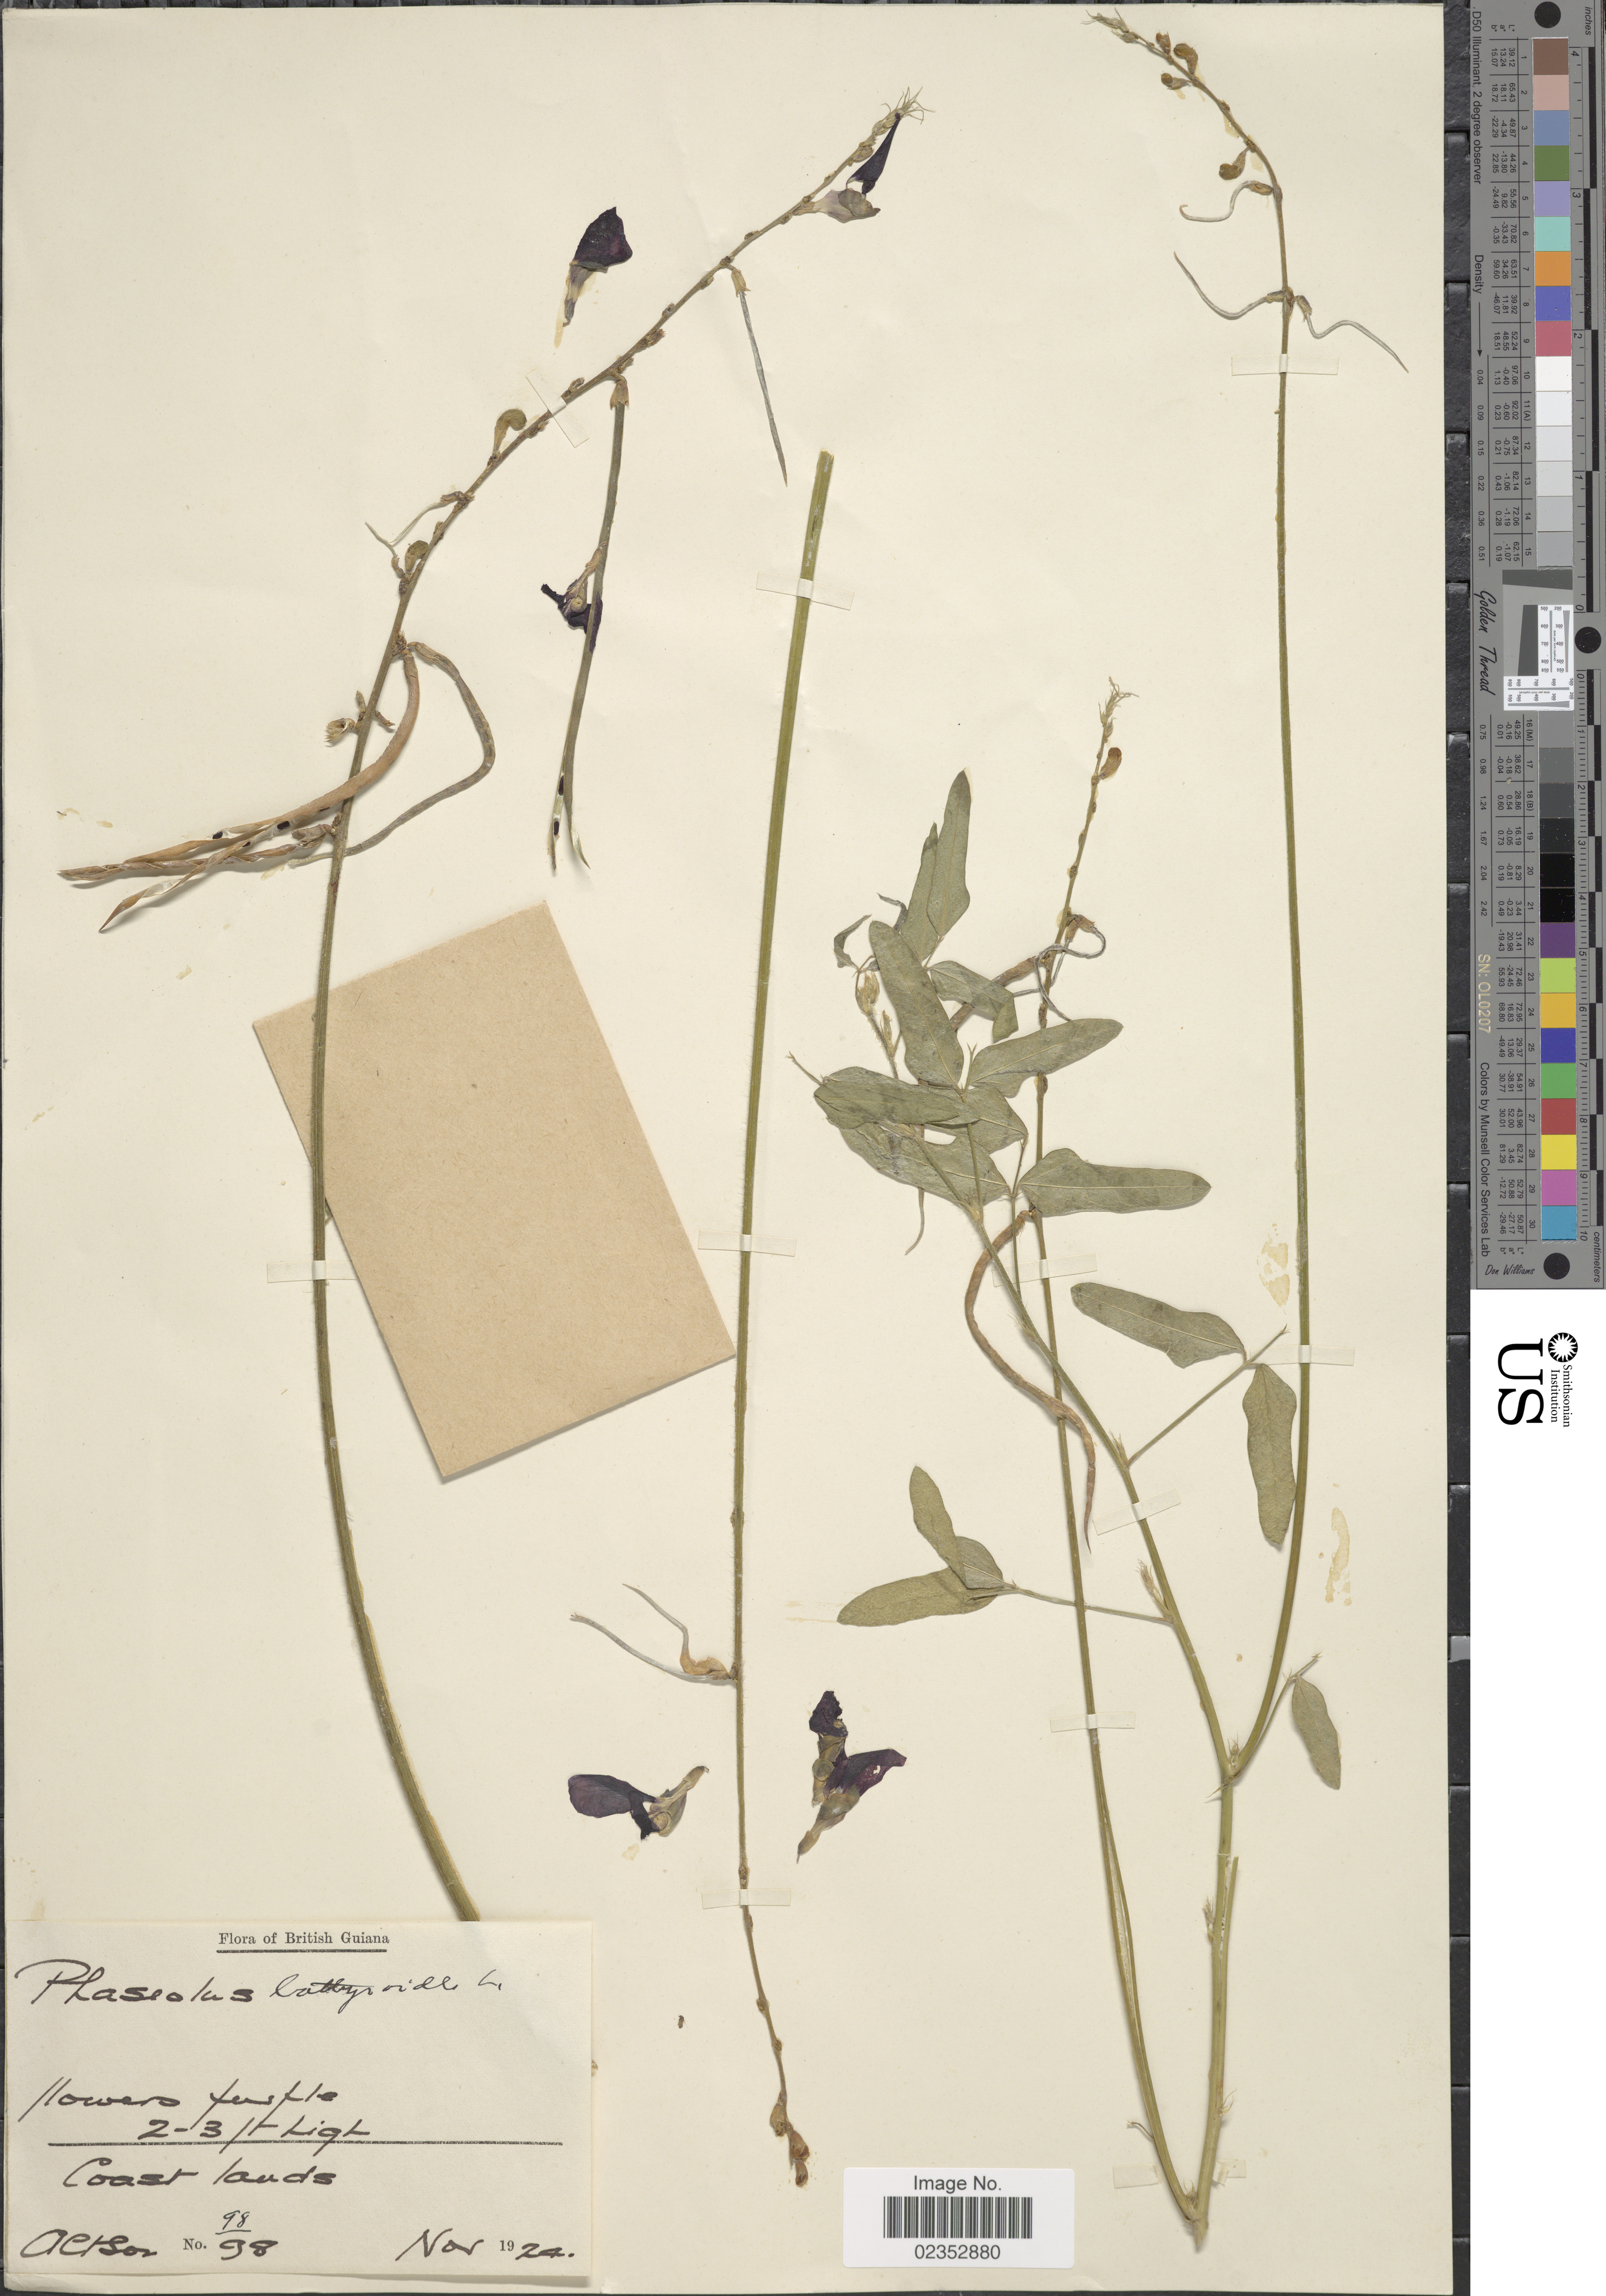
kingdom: Plantae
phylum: Tracheophyta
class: Magnoliopsida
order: Fabales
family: Fabaceae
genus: Phaseolus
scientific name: Phaseolus lathyroides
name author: L.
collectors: -- Aelson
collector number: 98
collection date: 1924-11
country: Guyana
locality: British Guiana, Coast lands